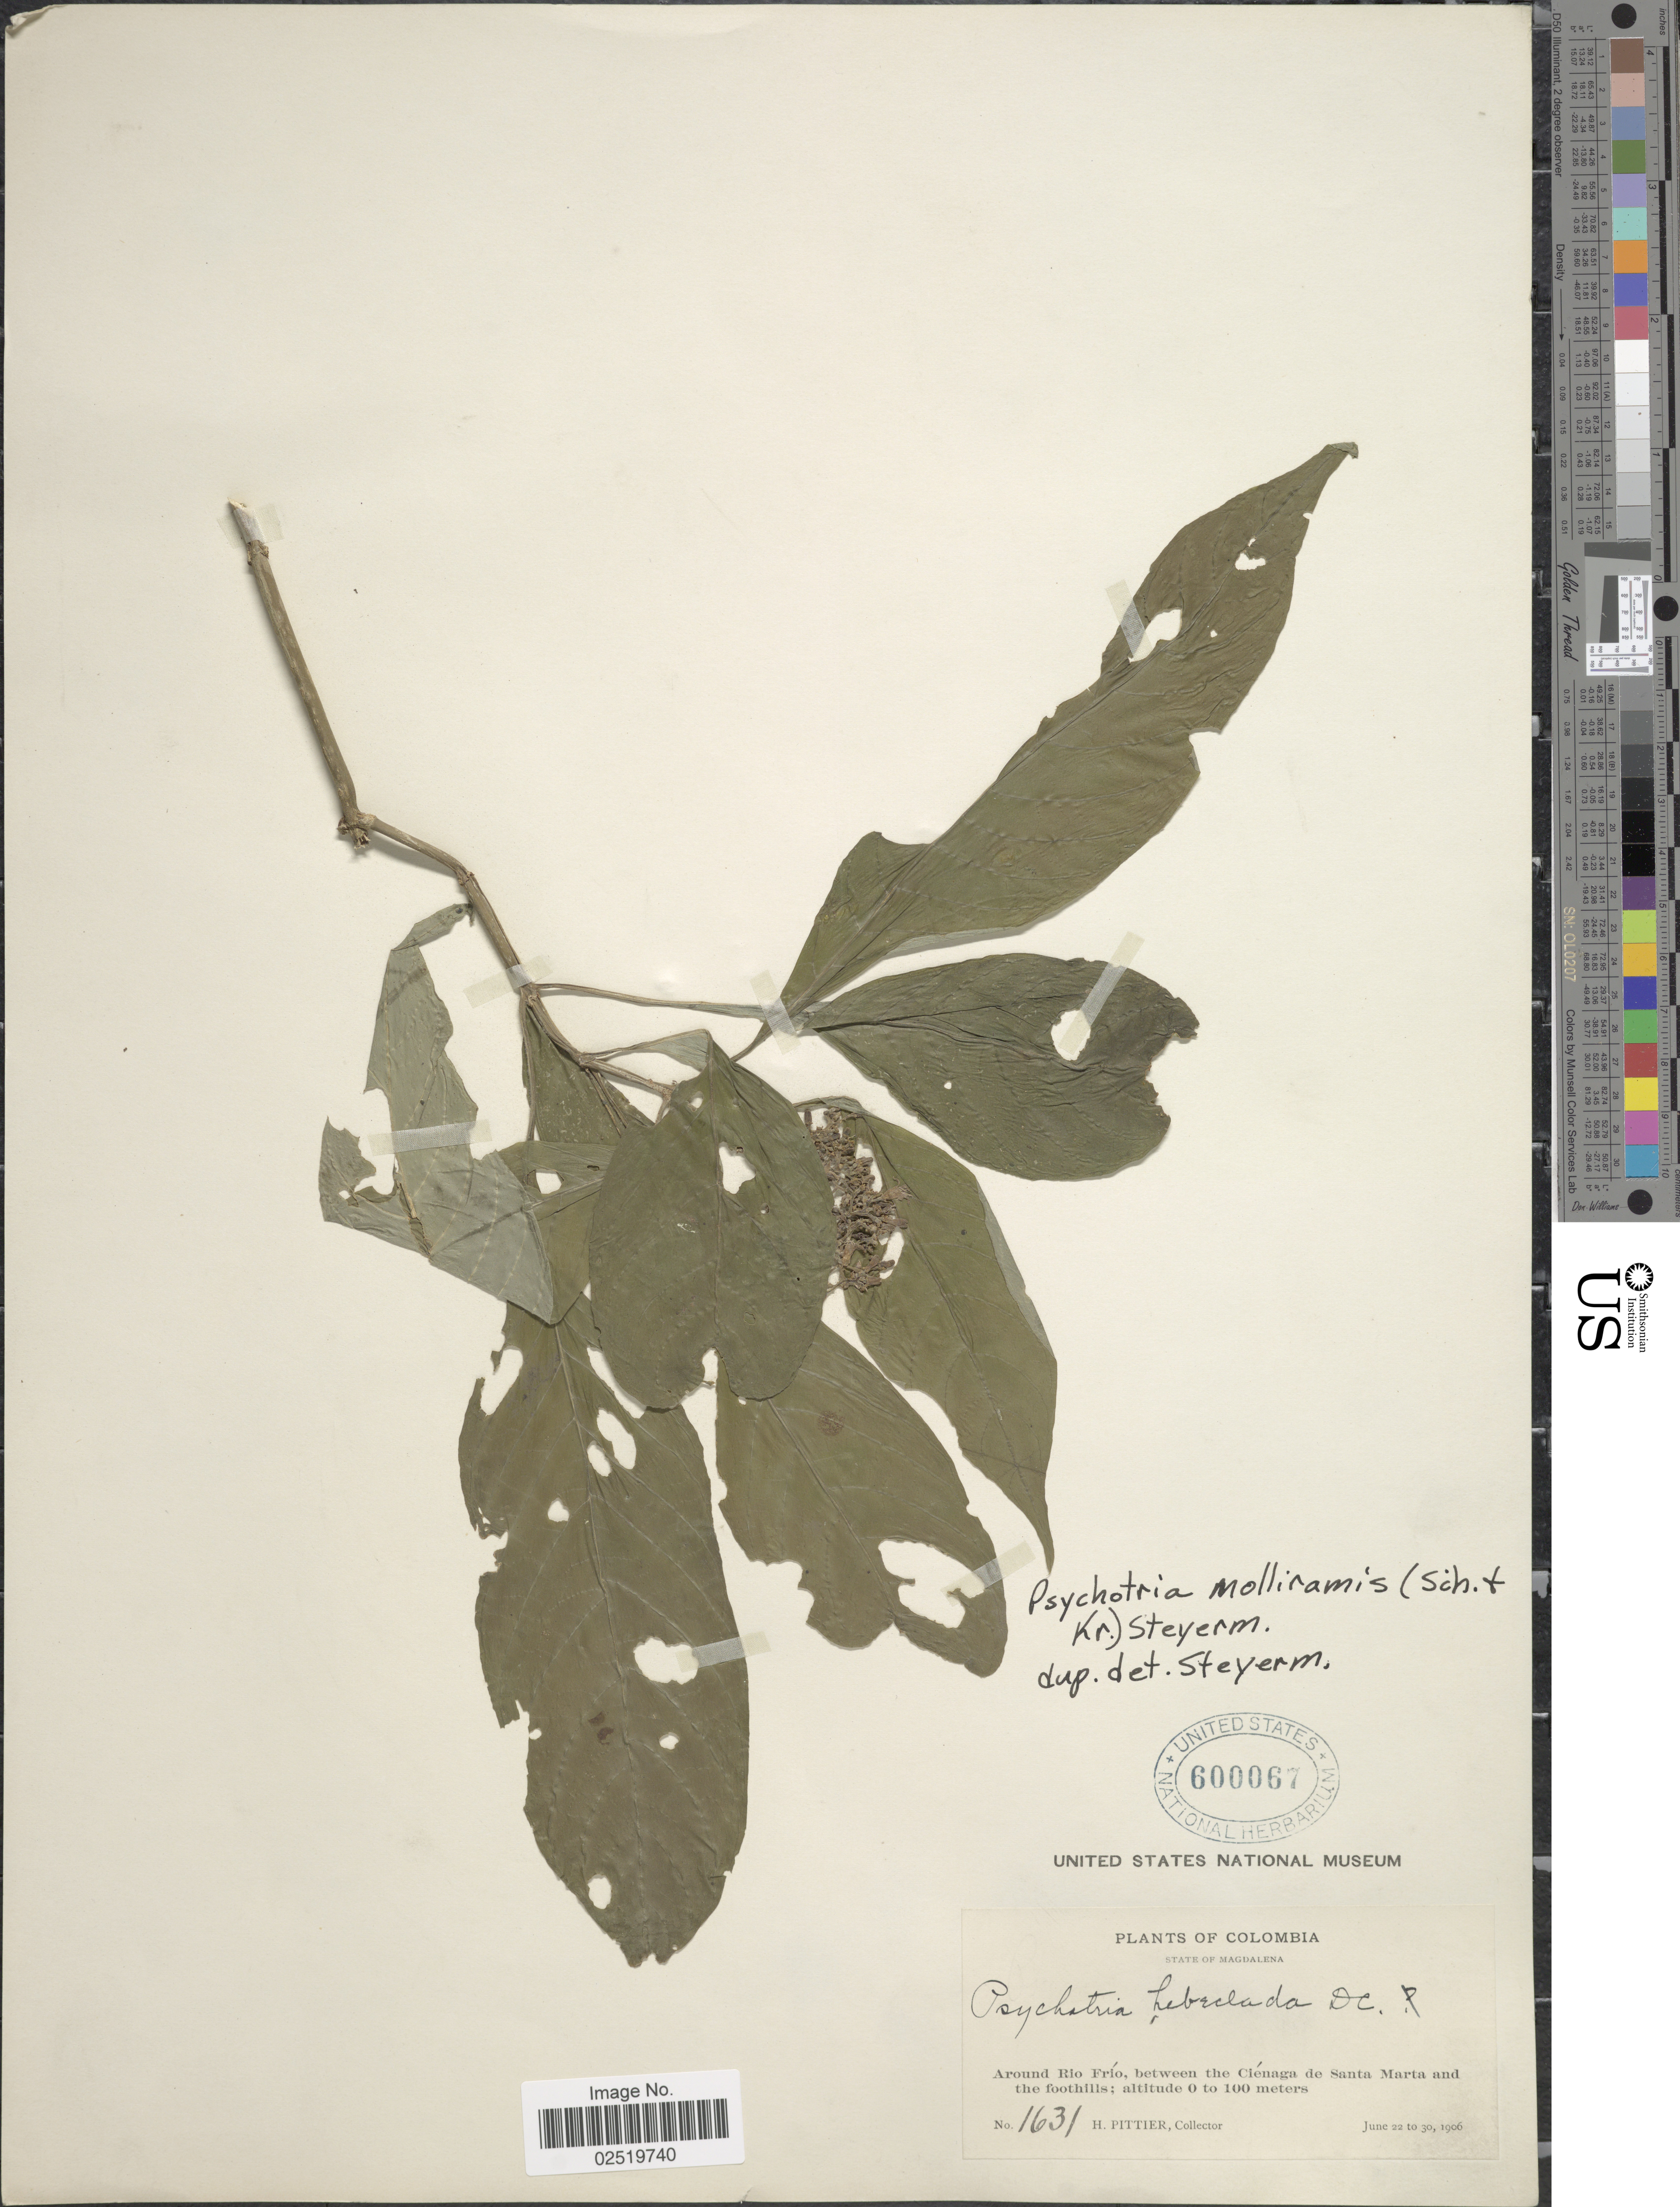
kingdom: Plantae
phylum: Tracheophyta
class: Magnoliopsida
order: Gentianales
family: Rubiaceae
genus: Psychotria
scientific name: Psychotria molliramis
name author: (K. Schum. & K. Krause) Steyerm.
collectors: H. F. Pittier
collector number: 1631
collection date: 1906-06-22/1906-06-30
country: Colombia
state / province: Magdalena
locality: Around Rio Frio, between the Cienaga de Santa Marta and the foothills.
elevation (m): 0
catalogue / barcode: US 600067